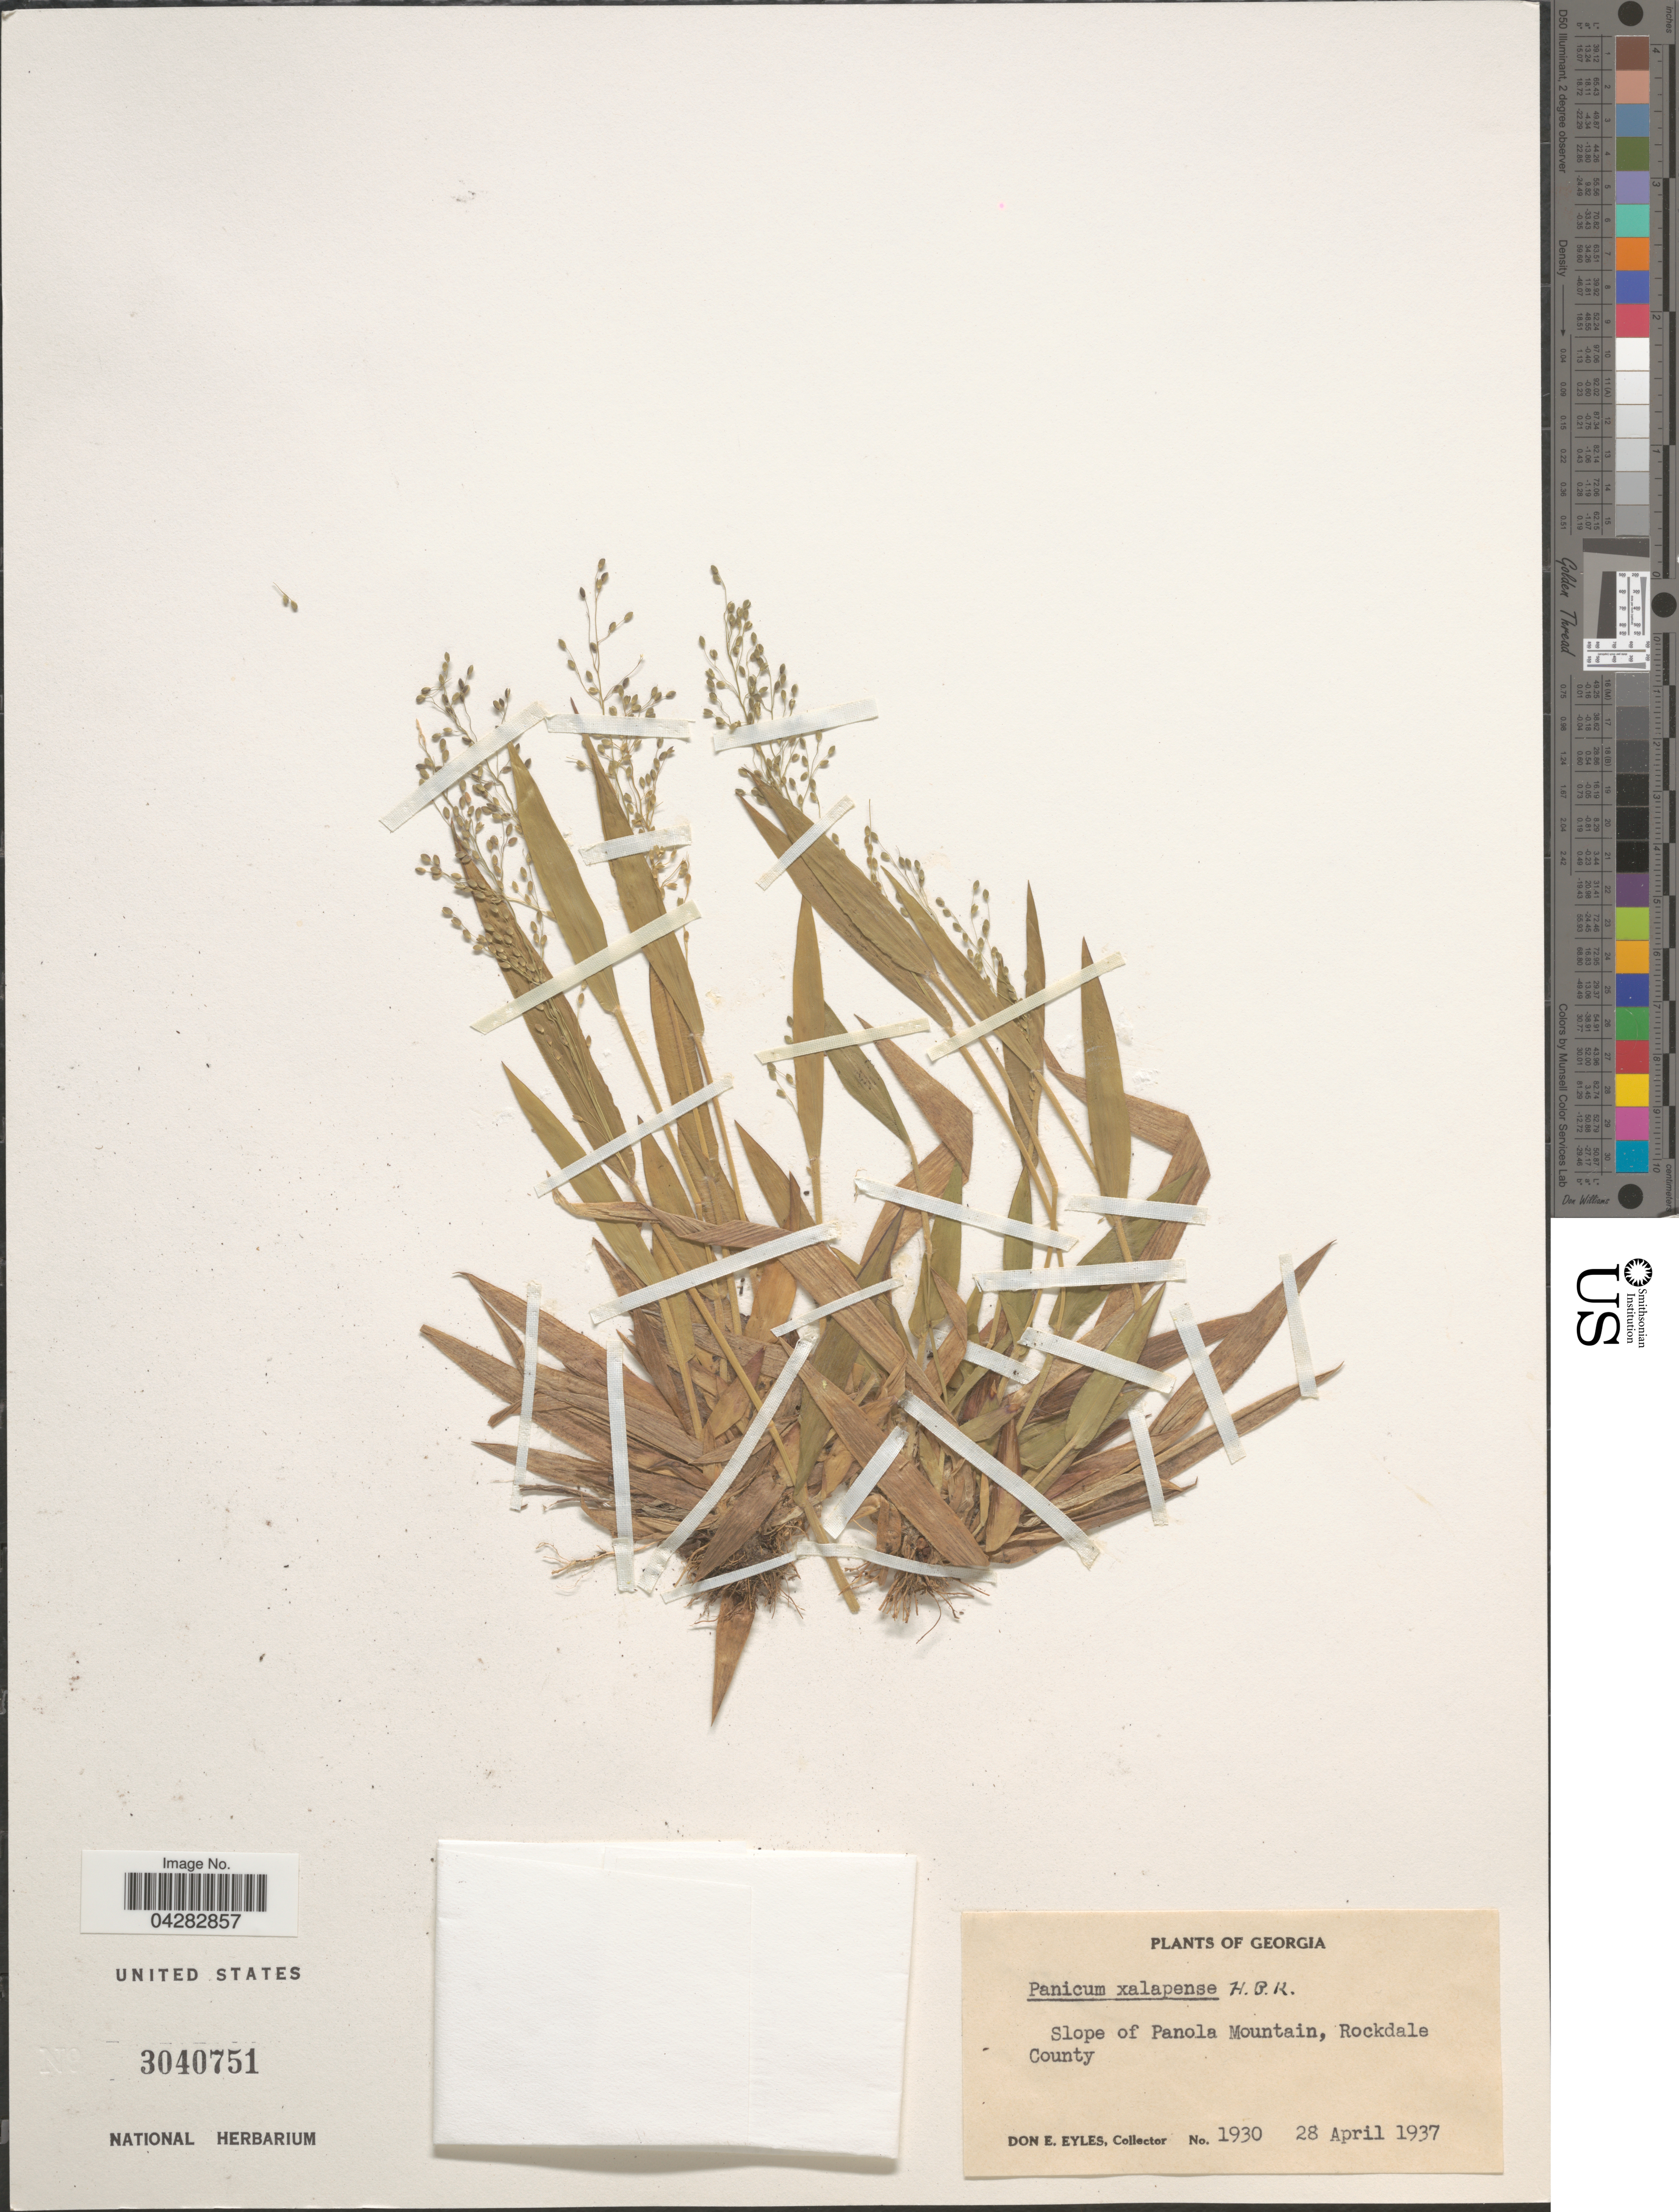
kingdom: Plantae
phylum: Tracheophyta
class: Liliopsida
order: Poales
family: Poaceae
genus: Dichanthelium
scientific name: Dichanthelium laxiflorum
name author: (Lam.) Gould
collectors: D. Eyles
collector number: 1930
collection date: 1937-04-28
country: United States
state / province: Georgia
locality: Slope of Panola Mountain, Rockdale County.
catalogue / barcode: US 3040751